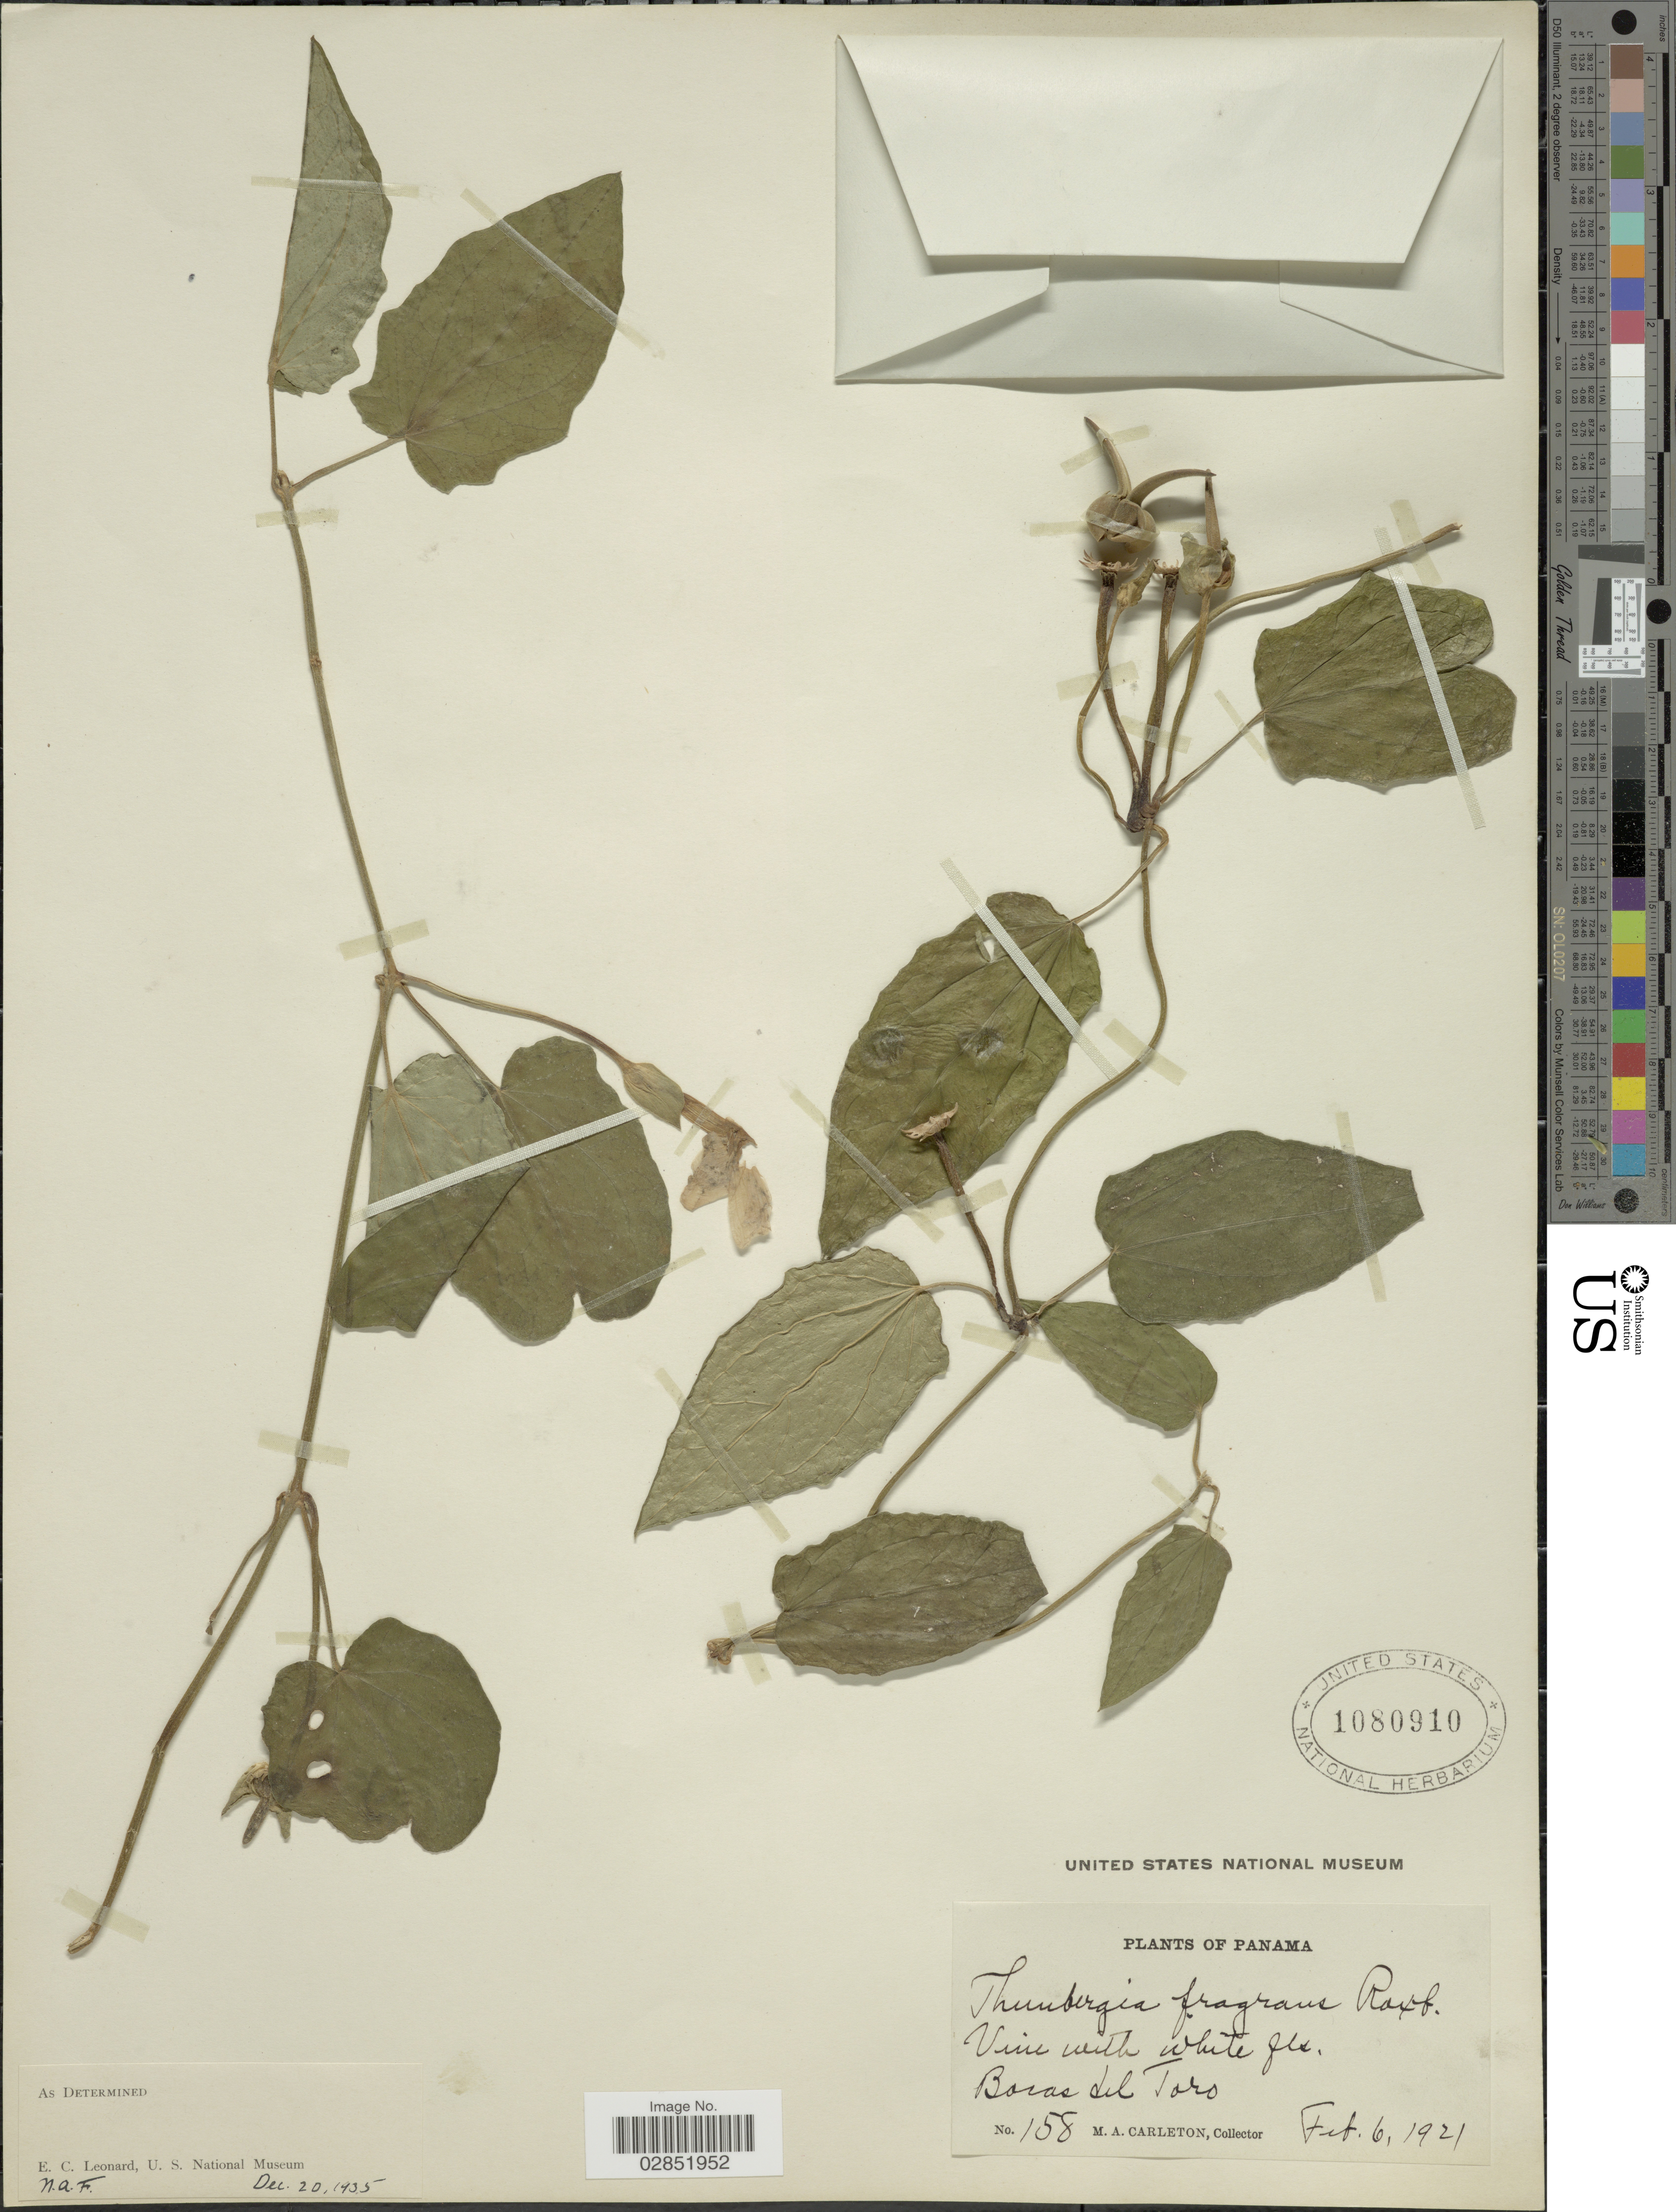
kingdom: Plantae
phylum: Tracheophyta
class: Magnoliopsida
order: Lamiales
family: Acanthaceae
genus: Thunbergia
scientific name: Thunbergia fragrans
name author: Roxb.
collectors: M. A. Carleton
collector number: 158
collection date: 1921-02-06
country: Panama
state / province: Bocas del Toro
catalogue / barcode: US 1080910